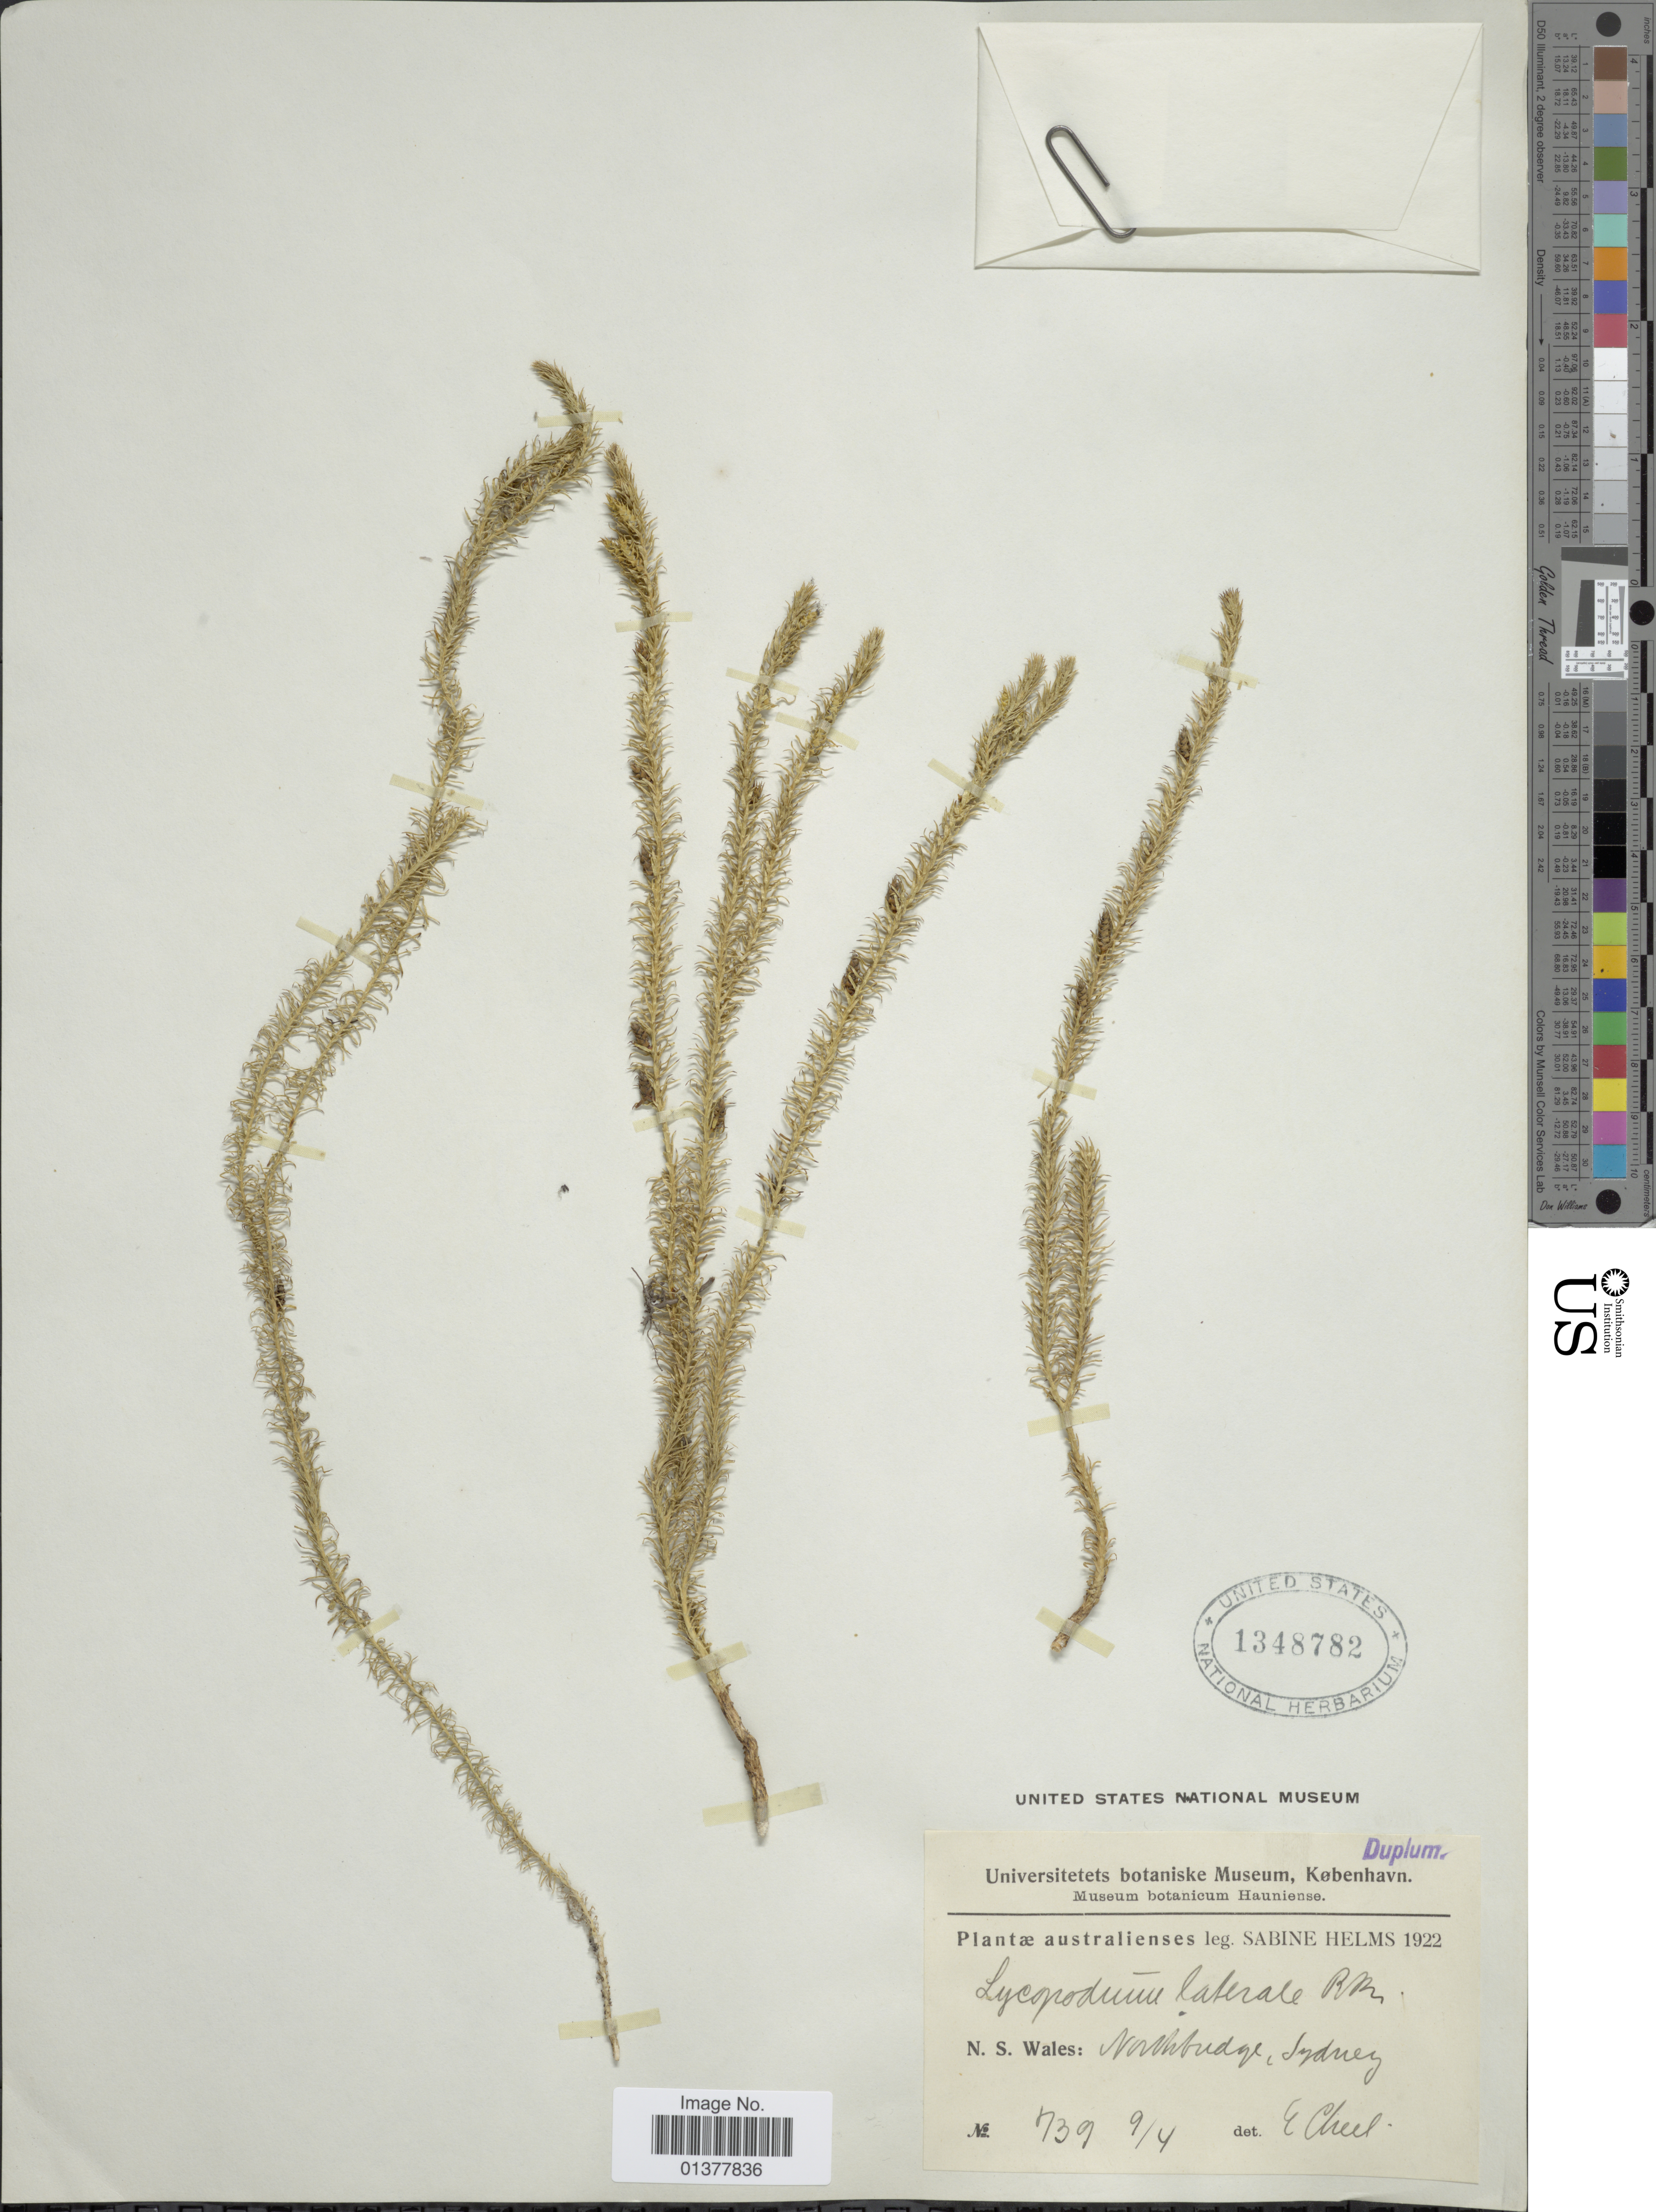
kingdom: Plantae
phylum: Tracheophyta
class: Lycopodiopsida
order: Lycopodiales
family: Lycopodiaceae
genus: Lateristachys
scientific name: Lateristachys lateralis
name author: (R. Br.) Holub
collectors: S. Helms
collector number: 739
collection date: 1922-04-09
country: Australia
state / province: New South Wales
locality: Northbridge, Sydney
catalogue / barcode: US 1348782